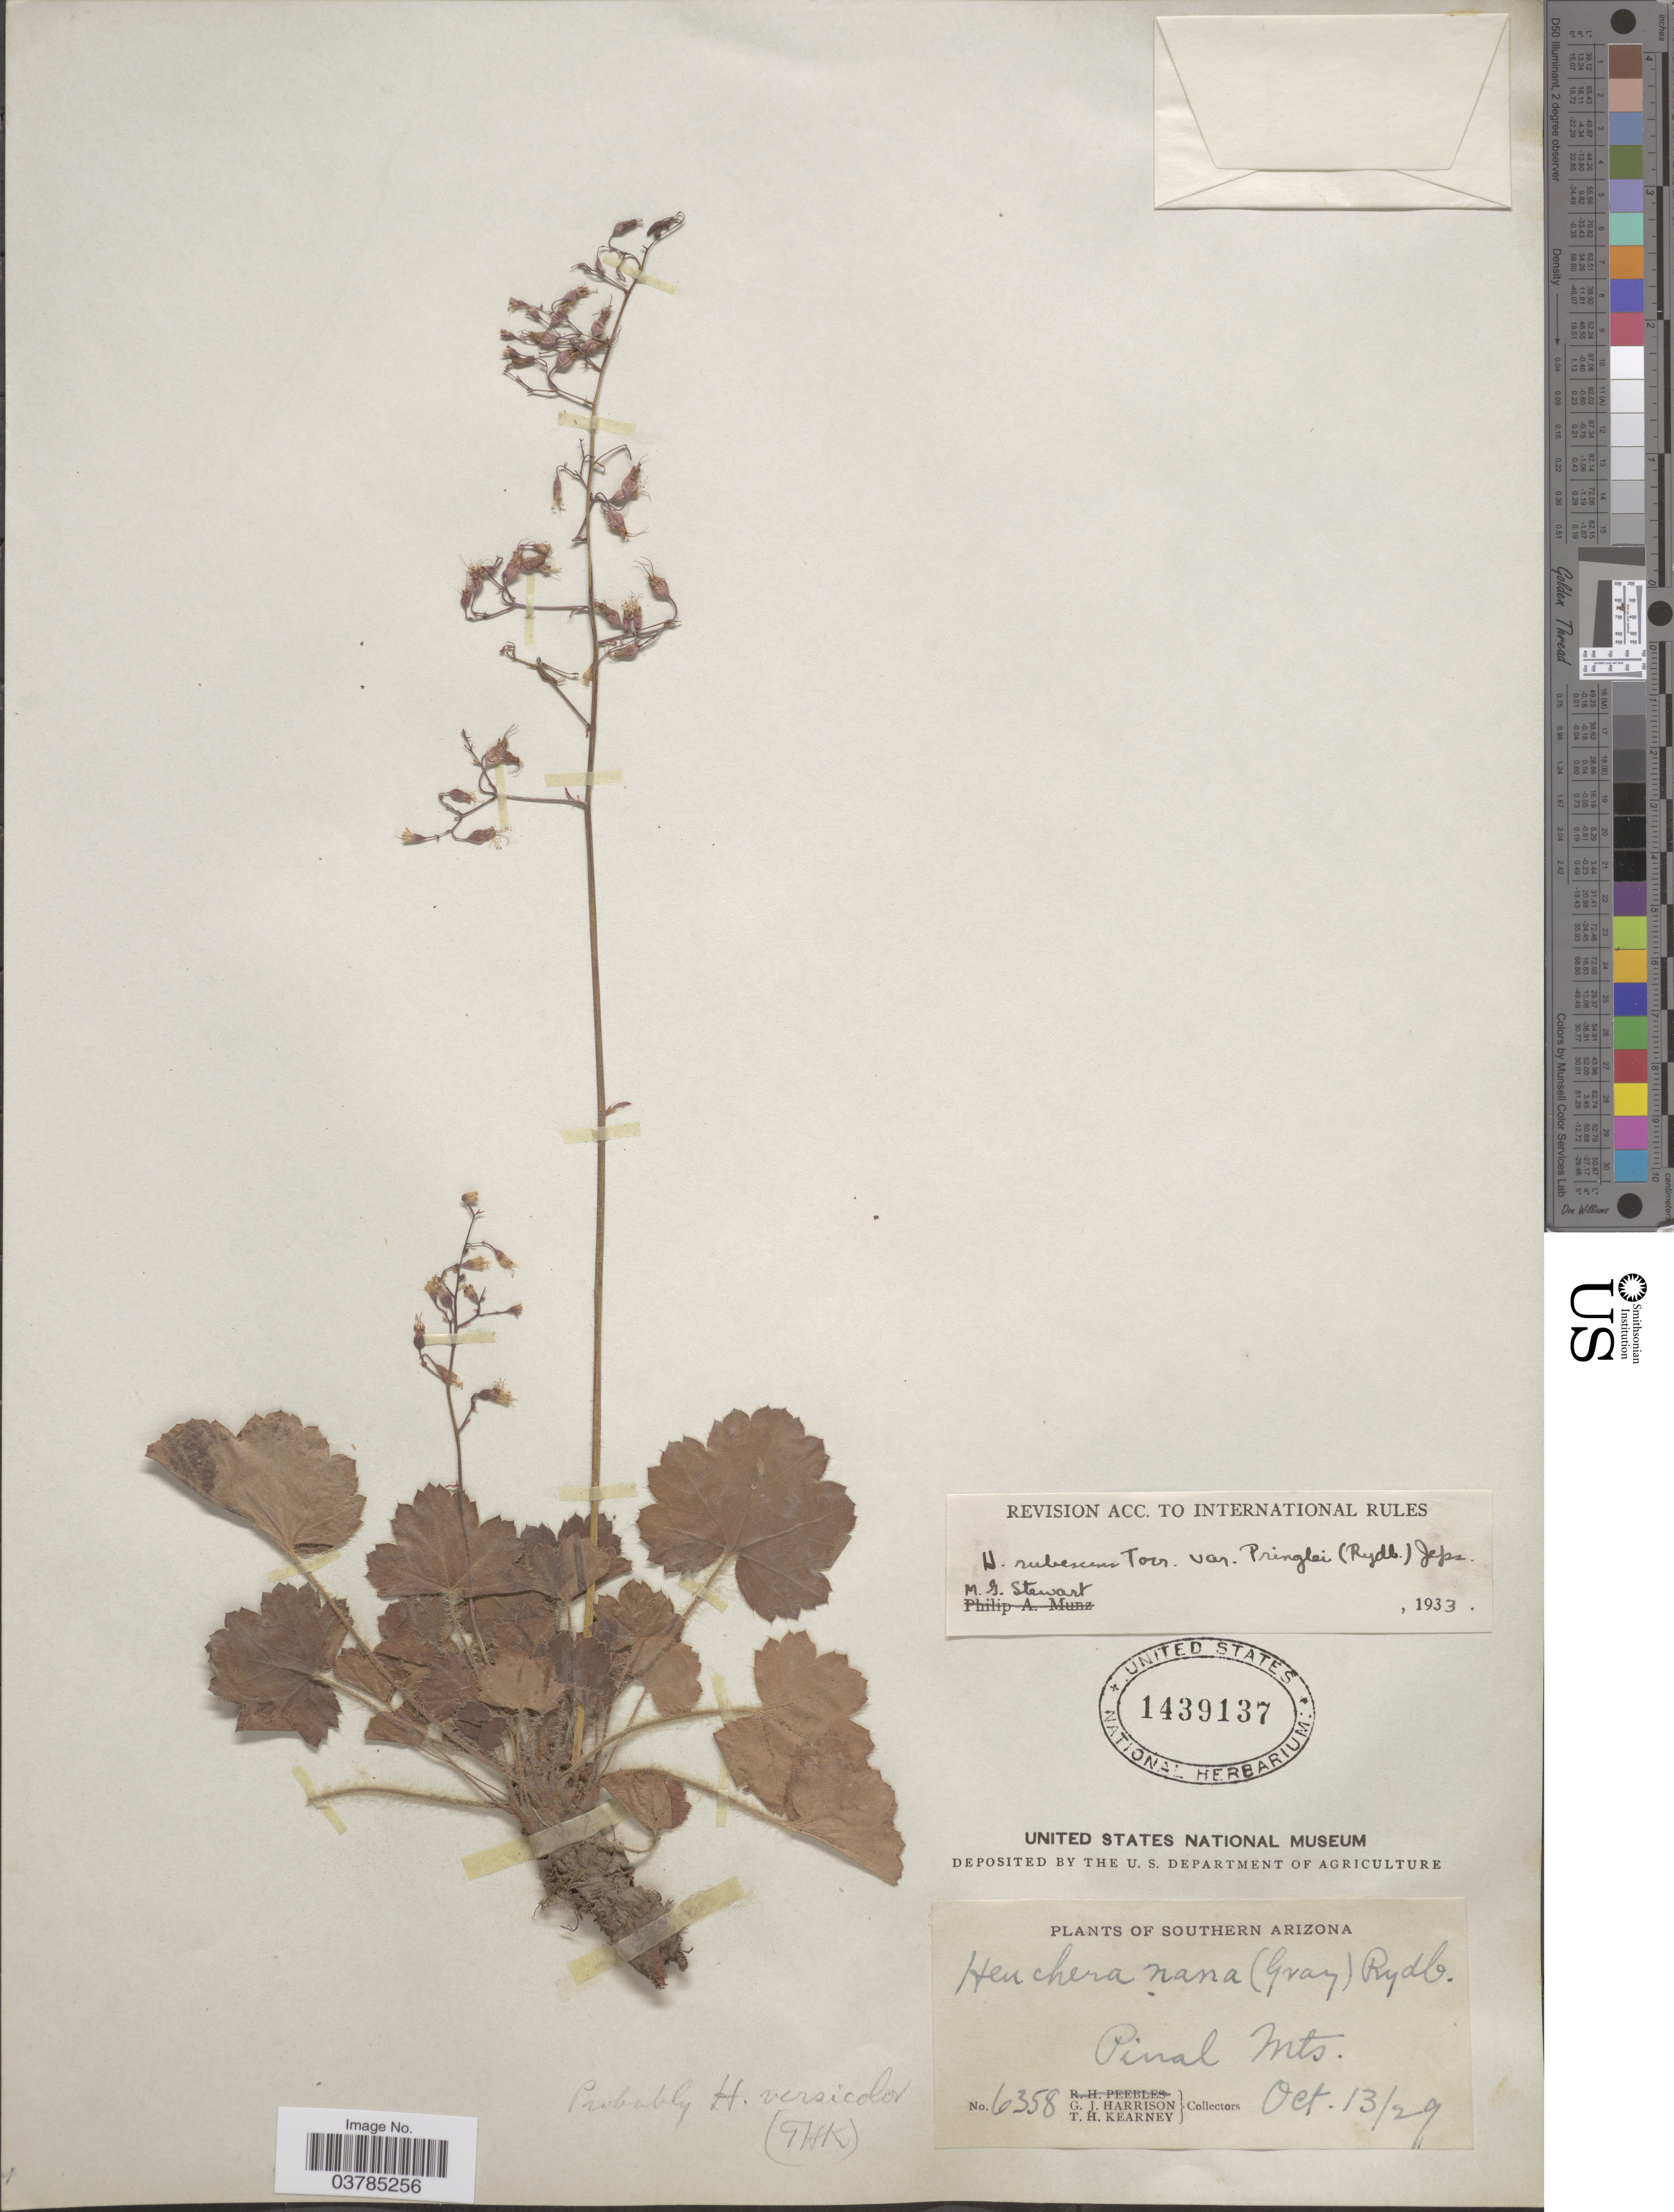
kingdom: Plantae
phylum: Tracheophyta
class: Magnoliopsida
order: Saxifragales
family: Saxifragaceae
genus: Heuchera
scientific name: Heuchera versicolor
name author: Greene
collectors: G. J. Harrison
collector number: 6358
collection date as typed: Transcribed d/m/y: 13/10/29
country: United States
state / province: Arizona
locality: Southern Arizona. Pinal Mts.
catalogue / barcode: US 1439137